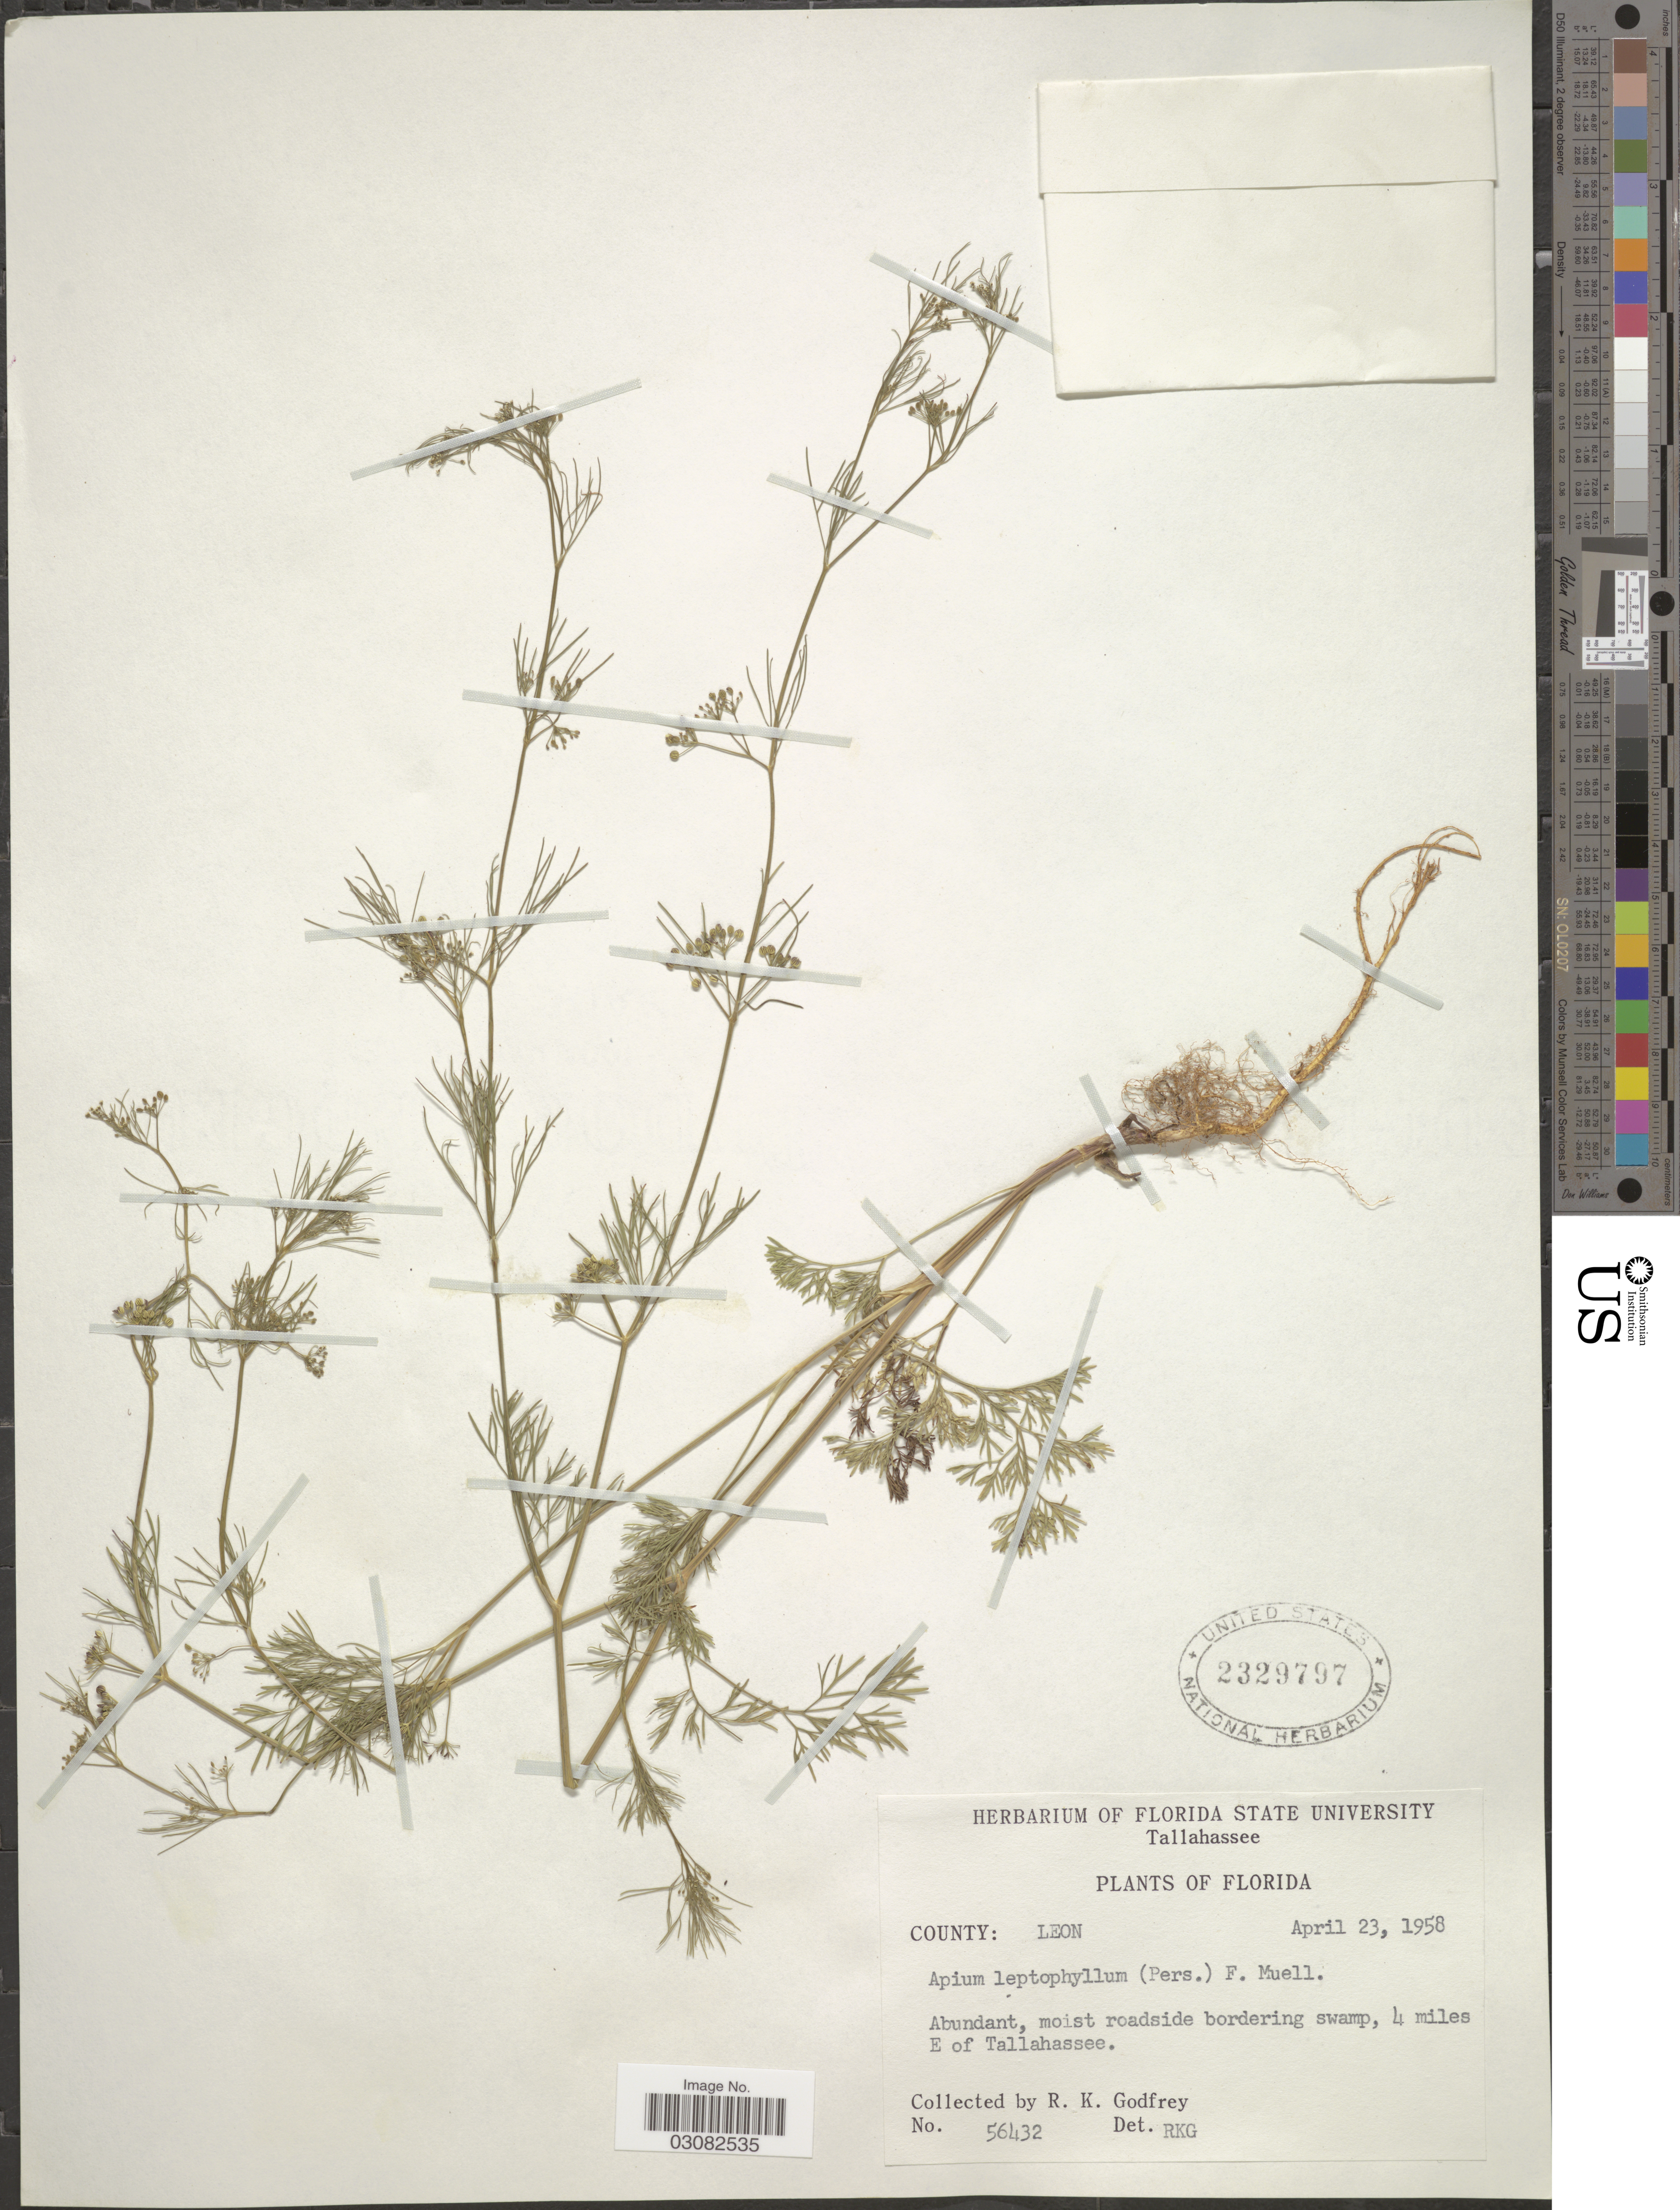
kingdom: Plantae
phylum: Tracheophyta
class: Magnoliopsida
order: Apiales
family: Apiaceae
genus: Apium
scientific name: Apium leptophyllum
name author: (Pers.) F. Muell. ex Benth.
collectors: R. K. Godfrey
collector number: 56432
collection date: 1958-04-23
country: United States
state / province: Florida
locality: County: Leon. Abundant, moist roadside bordering swamp, 4 miles E of Tallahassee.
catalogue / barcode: US 2329797